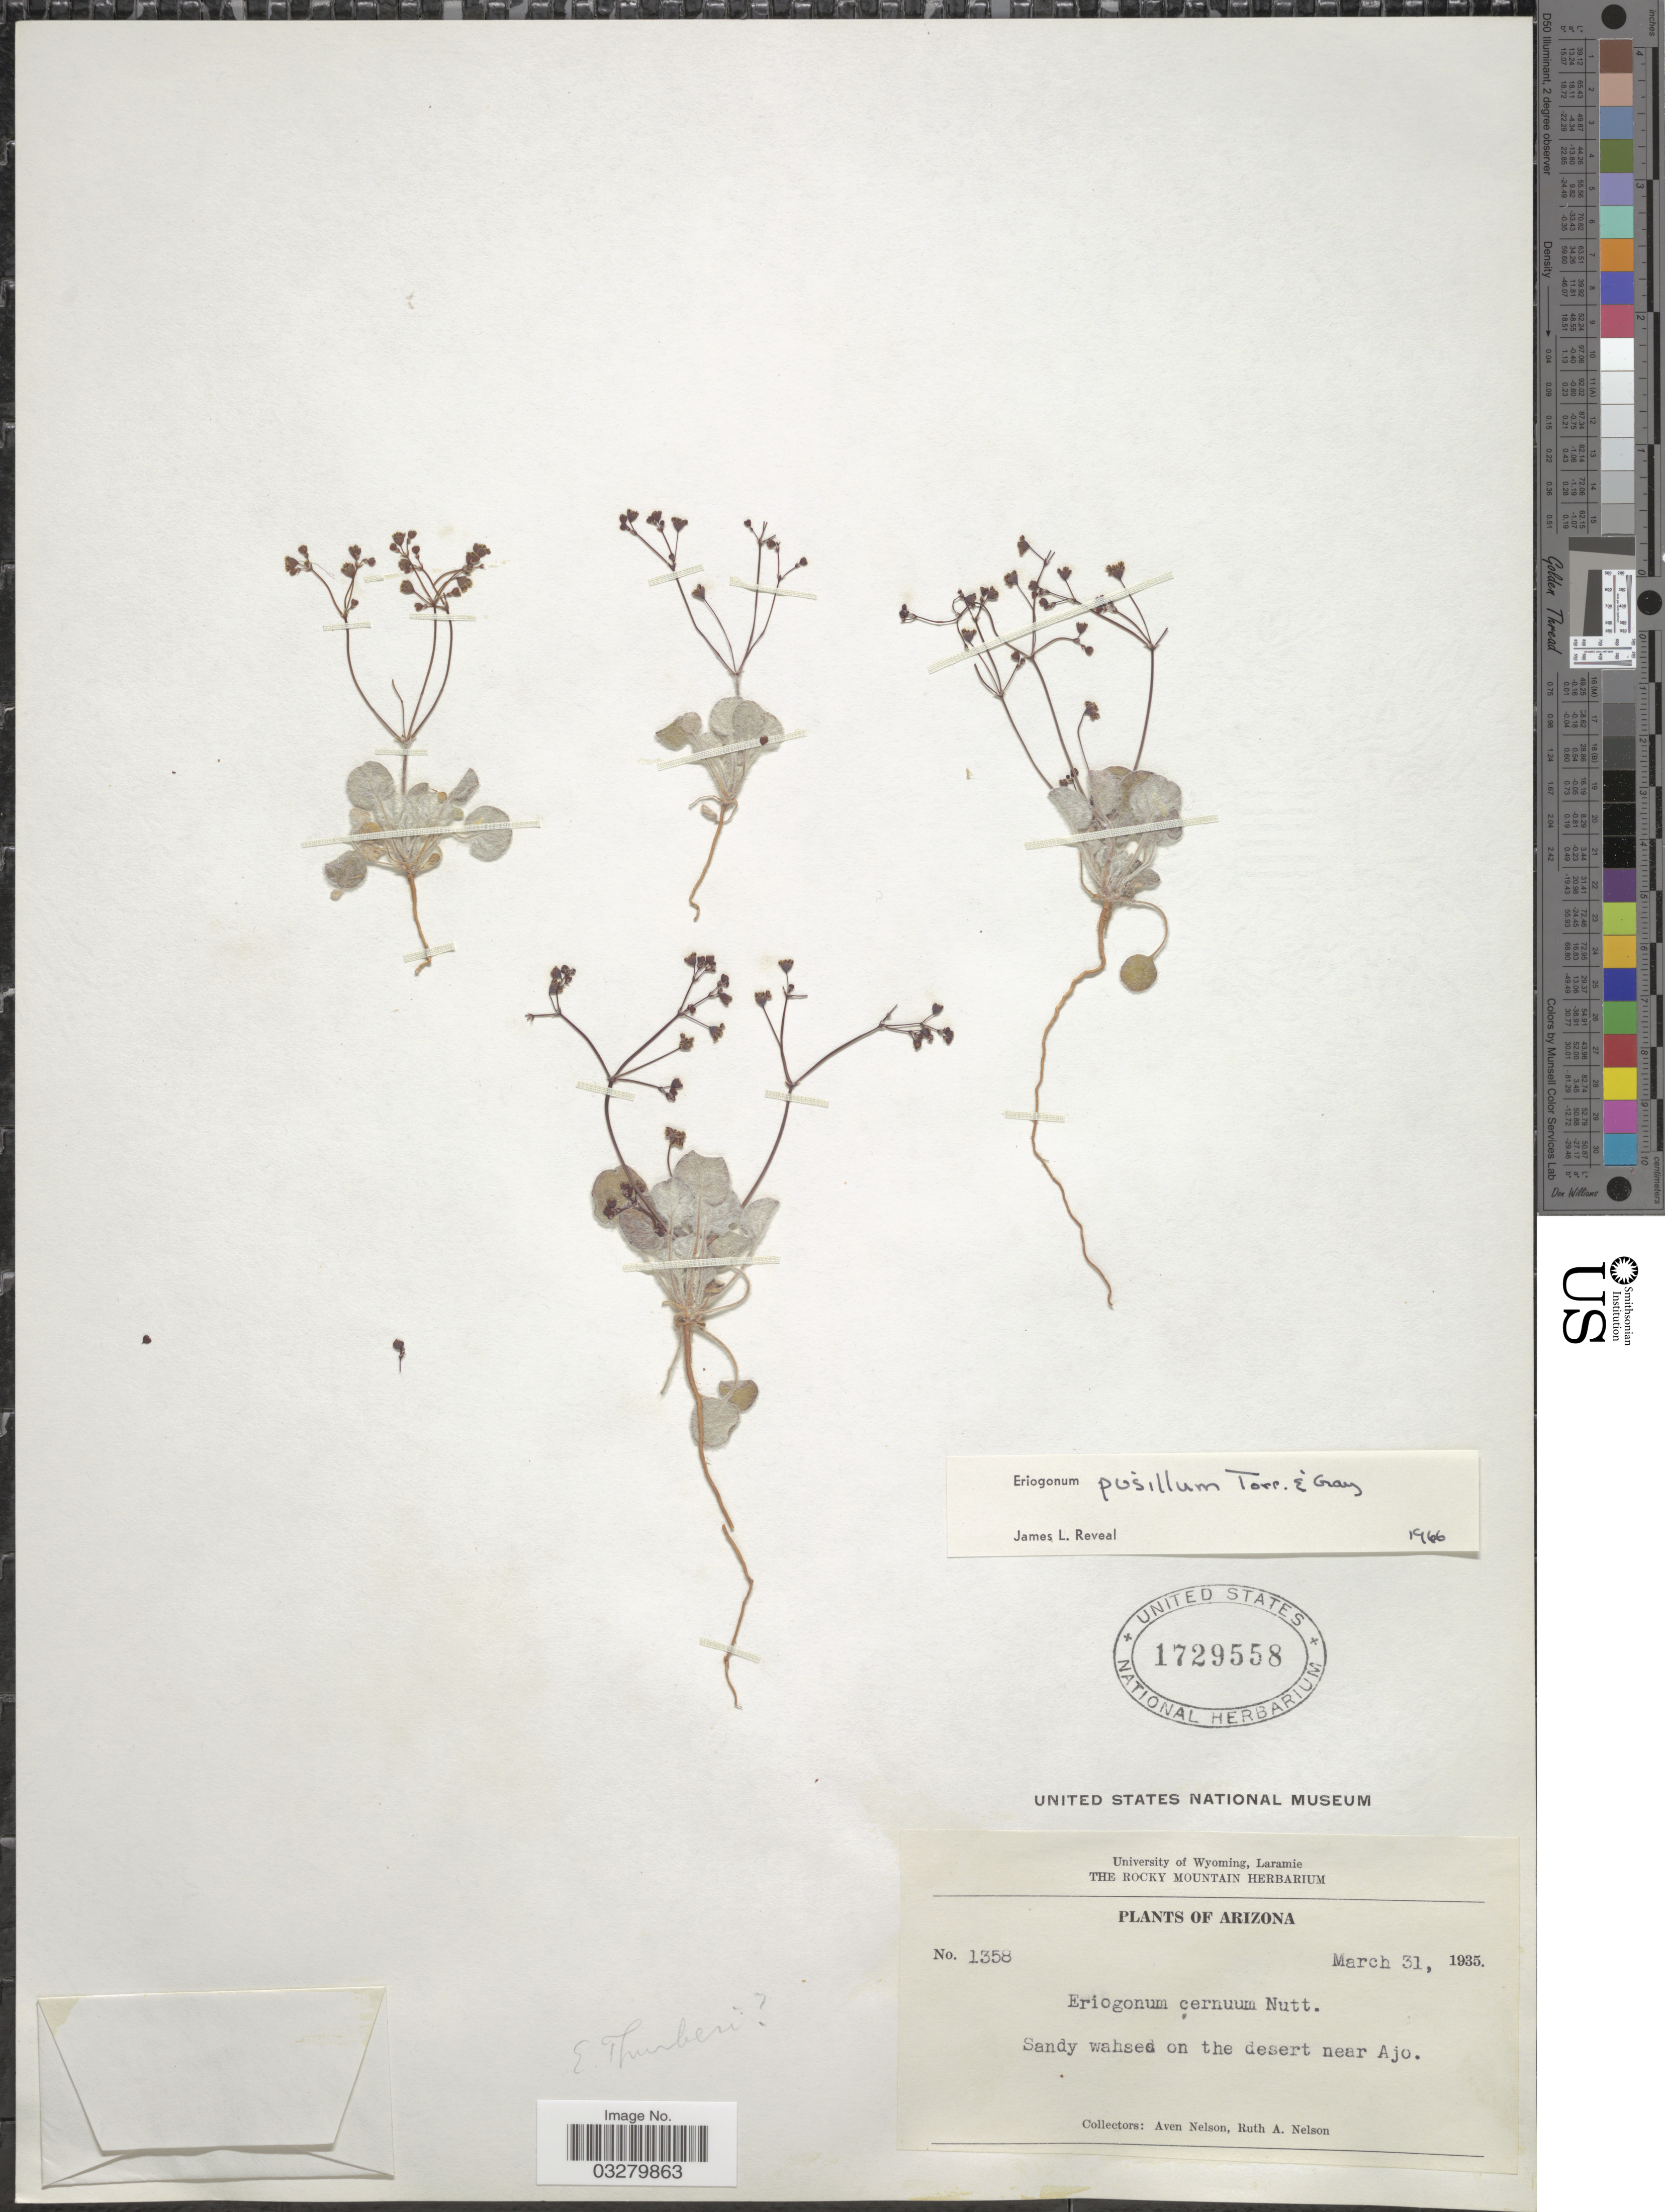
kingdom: Plantae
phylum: Tracheophyta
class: Magnoliopsida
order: Caryophyllales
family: Polygonaceae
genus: Eriogonum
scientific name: Eriogonum pusillum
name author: Torr. & A. Gray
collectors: A. Nelson & R. A. Nelson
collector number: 1358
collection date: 1935-03-31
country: United States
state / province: Arizona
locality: Sandy wahsed on the desert near Ajo.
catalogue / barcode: US 1729558